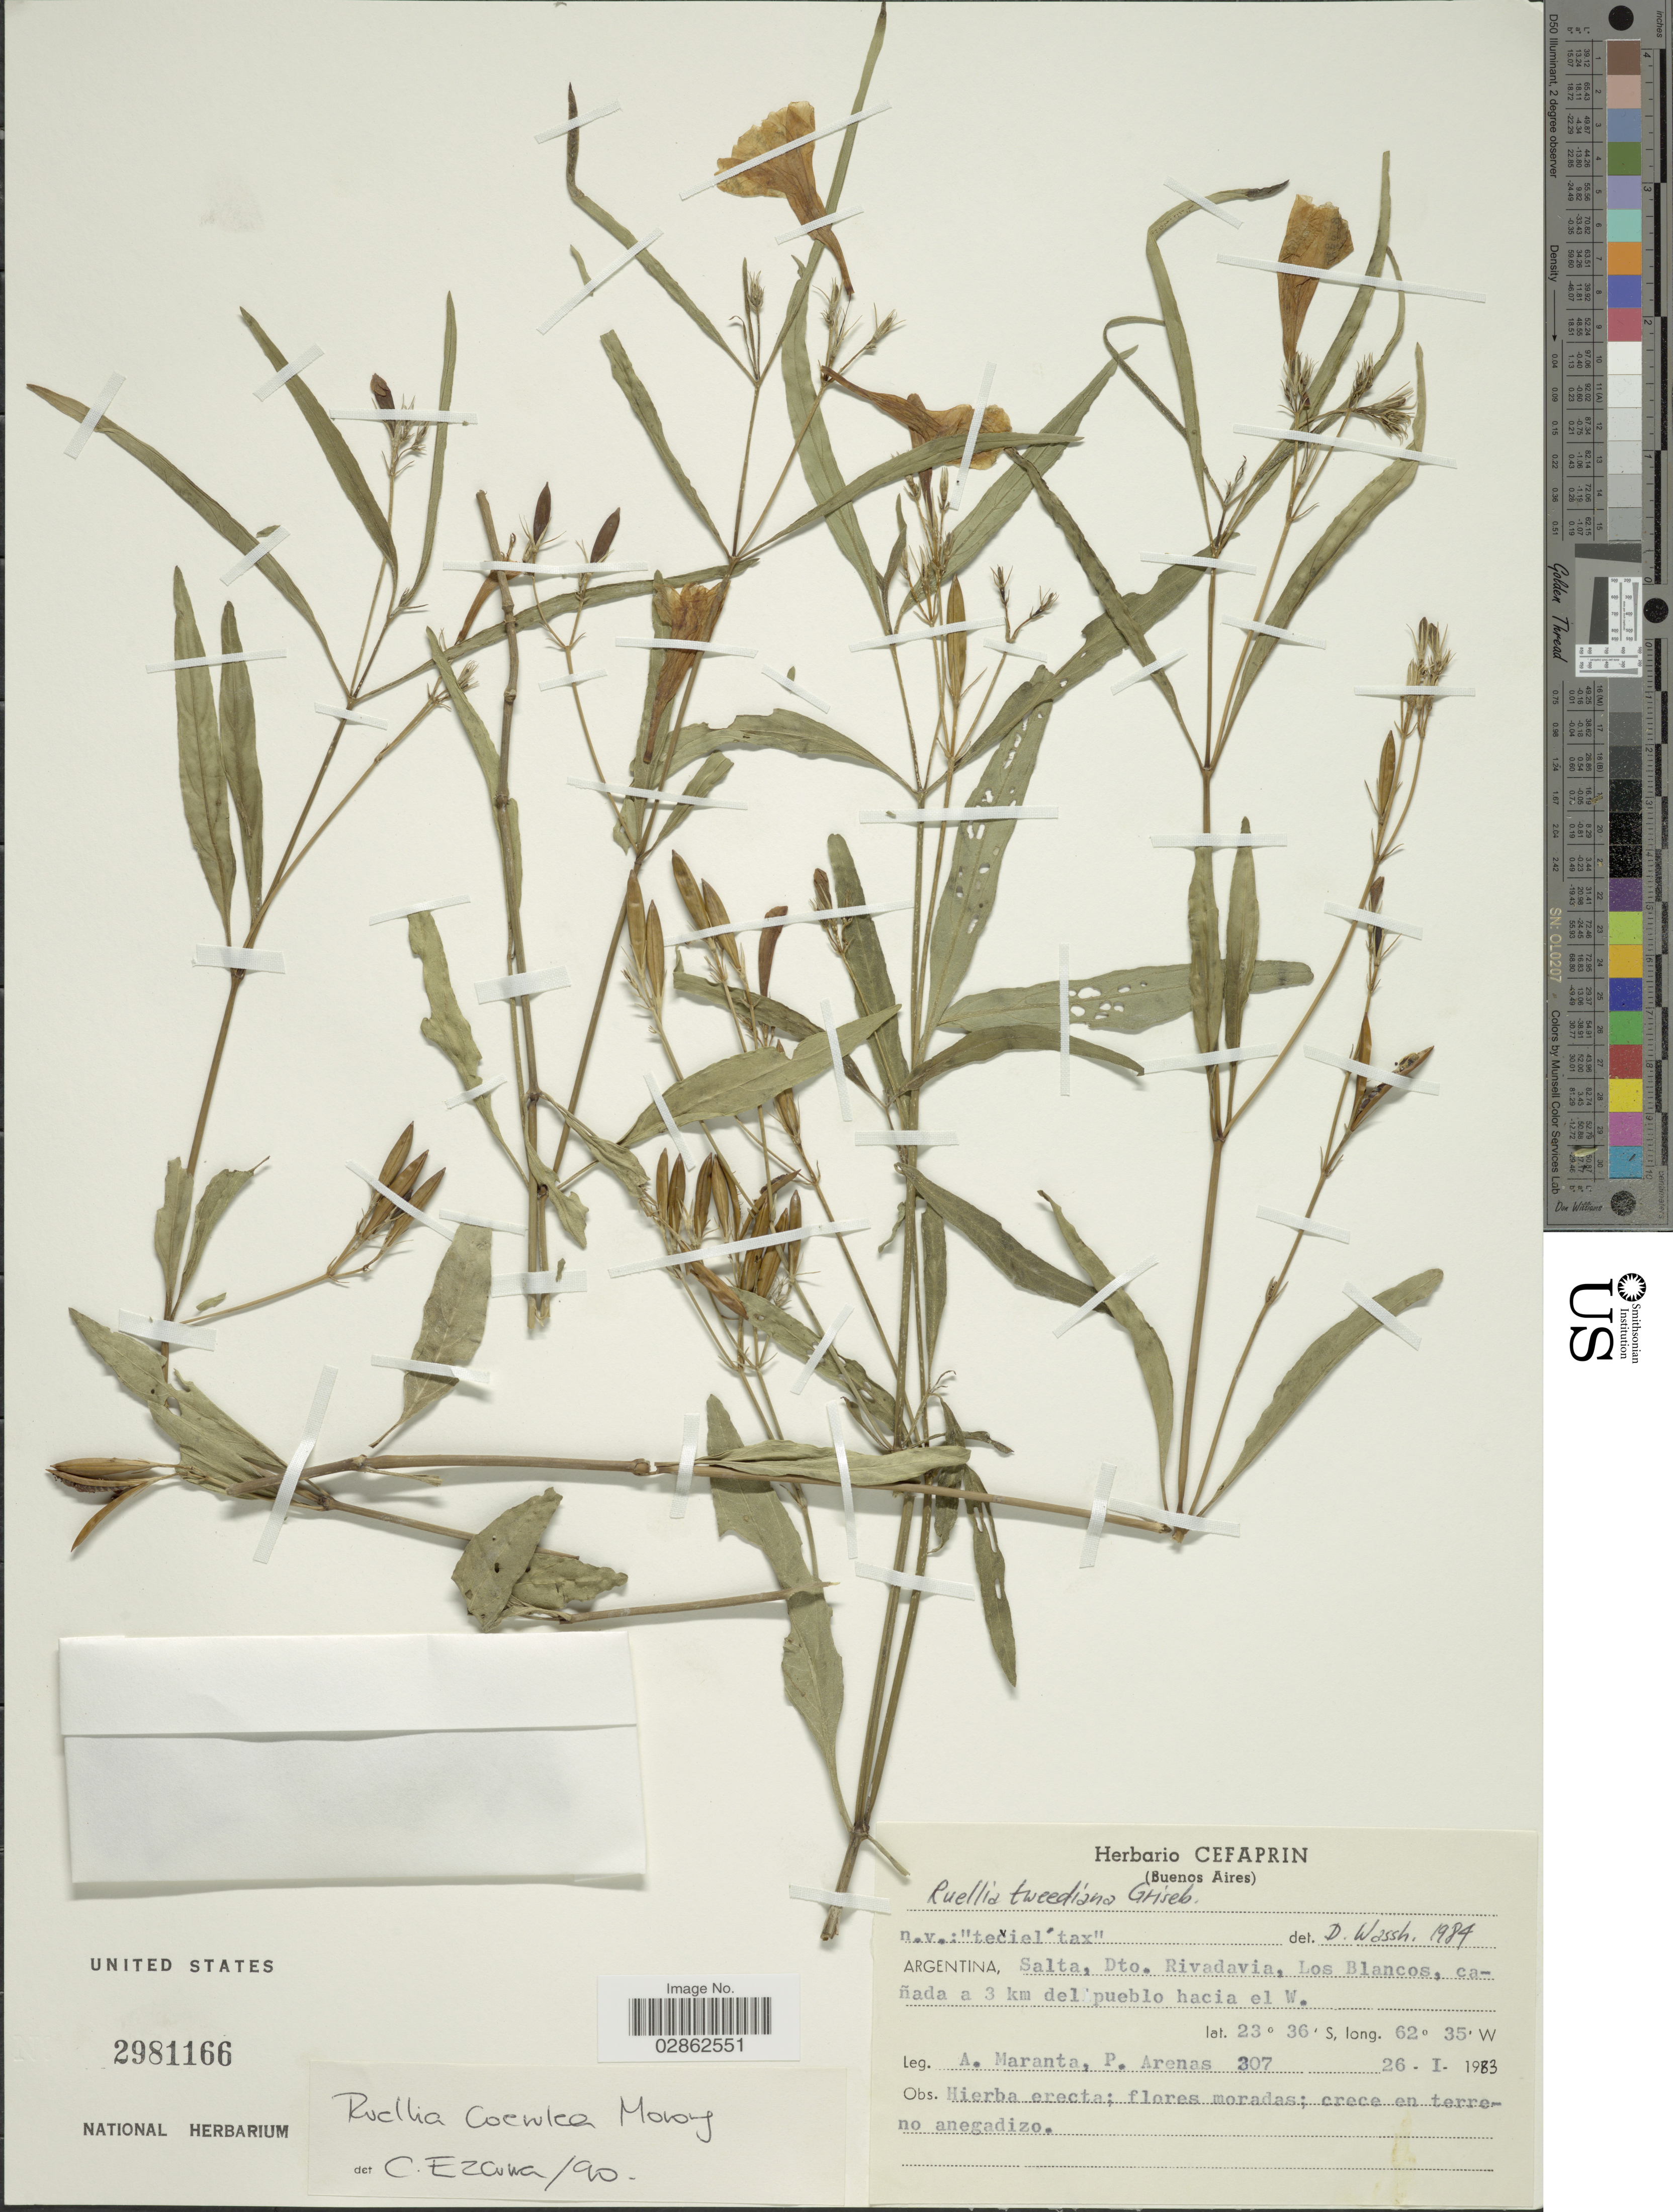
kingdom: Plantae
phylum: Tracheophyta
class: Magnoliopsida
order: Lamiales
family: Acanthaceae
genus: Ruellia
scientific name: Ruellia coerulea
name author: Morong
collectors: A. Maranta & P. Arenas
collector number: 307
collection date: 1983-01-26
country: Argentina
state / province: Salta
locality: Dto. Rivadavia, Los Blancos, cañada a 3 km del pueblo hacia el W.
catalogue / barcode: US 2981166